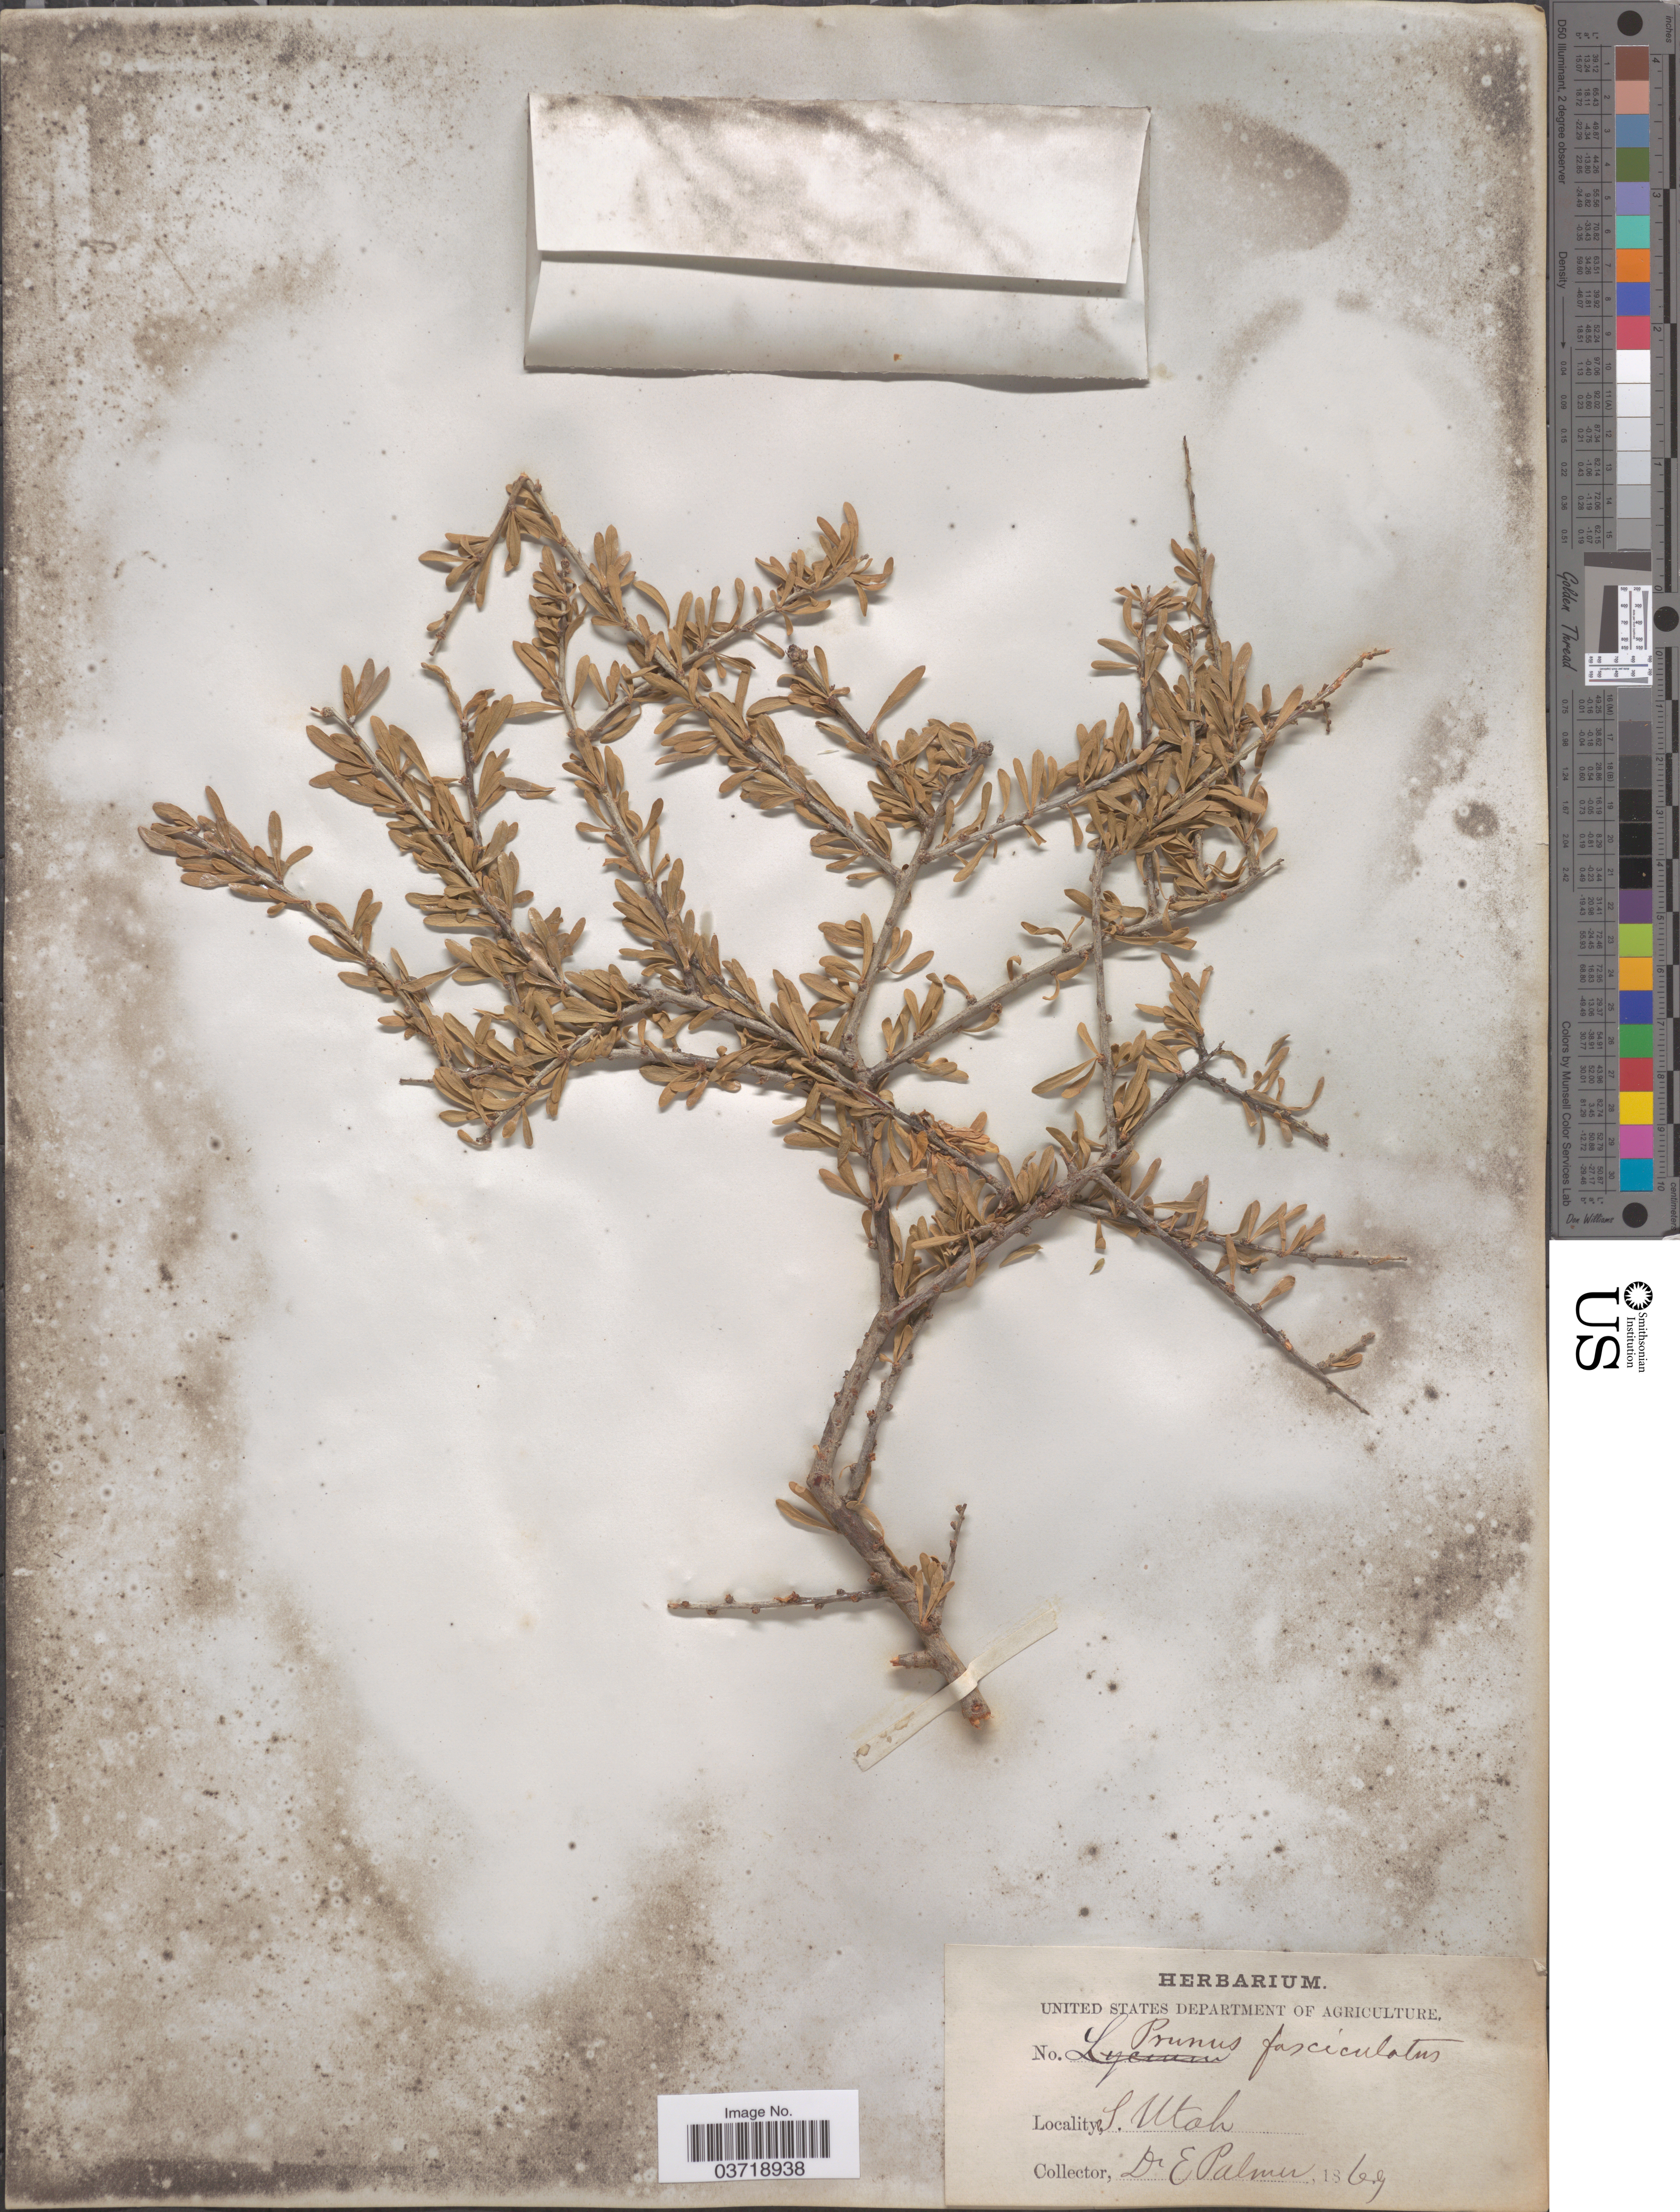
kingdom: Plantae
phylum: Tracheophyta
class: Magnoliopsida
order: Rosales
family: Rosaceae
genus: Prunus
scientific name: Prunus fasciculata var. fasciculata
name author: (Torr.) A. Gray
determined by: Strong, Mark T., (BOT), Smithsonian Institution - National Museum of Natural History (UNITED STATES)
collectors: E. Palmer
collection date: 1869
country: United States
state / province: Utah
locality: S. Utah.